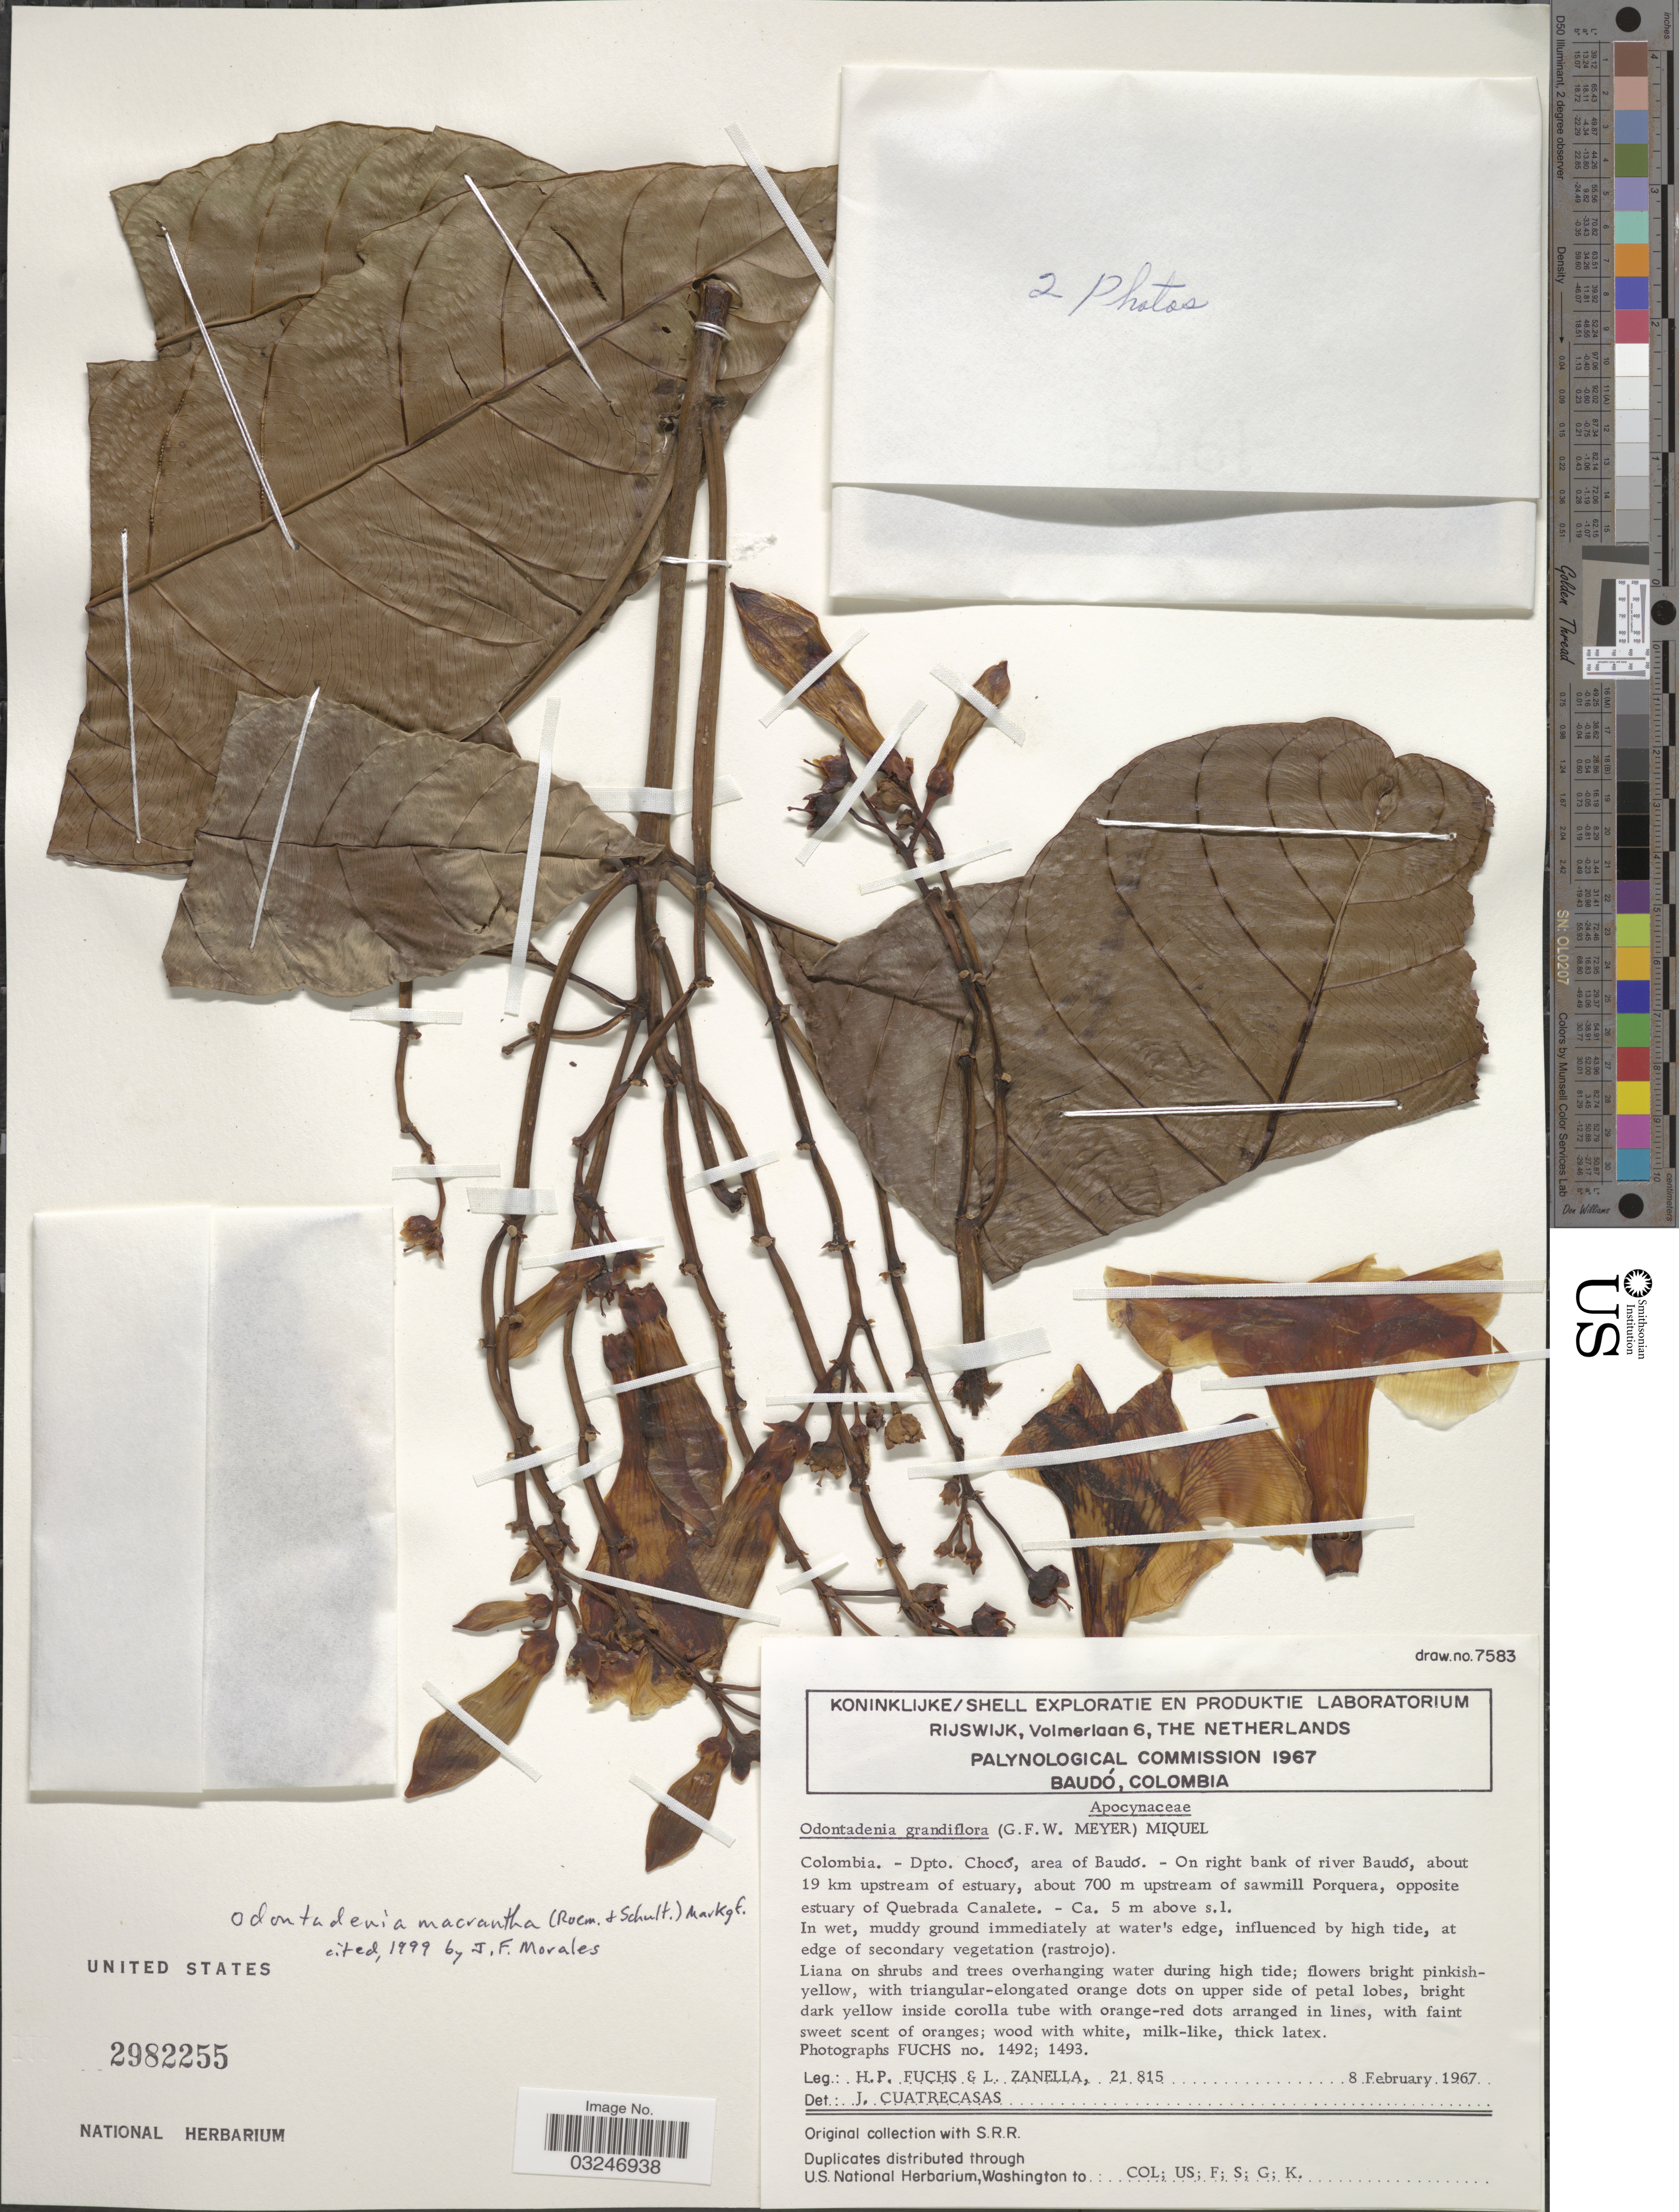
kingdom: Plantae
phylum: Tracheophyta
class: Magnoliopsida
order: Gentianales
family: Apocynaceae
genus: Odontadenia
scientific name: Odontadenia macrantha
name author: (Roem. & Schult.) Markgr.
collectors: H. P. Fuchs & L. Zanella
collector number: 21815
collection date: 1967-02-08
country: Colombia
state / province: Chocó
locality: Dpto. Chocó, area of Baudó. On right bank of river Baudó, about 19 km upstream of estuary, about 700 m upstream of sawmill Porquera, opposite estuary of Quebrada Canalete.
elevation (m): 5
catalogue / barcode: US 2982255